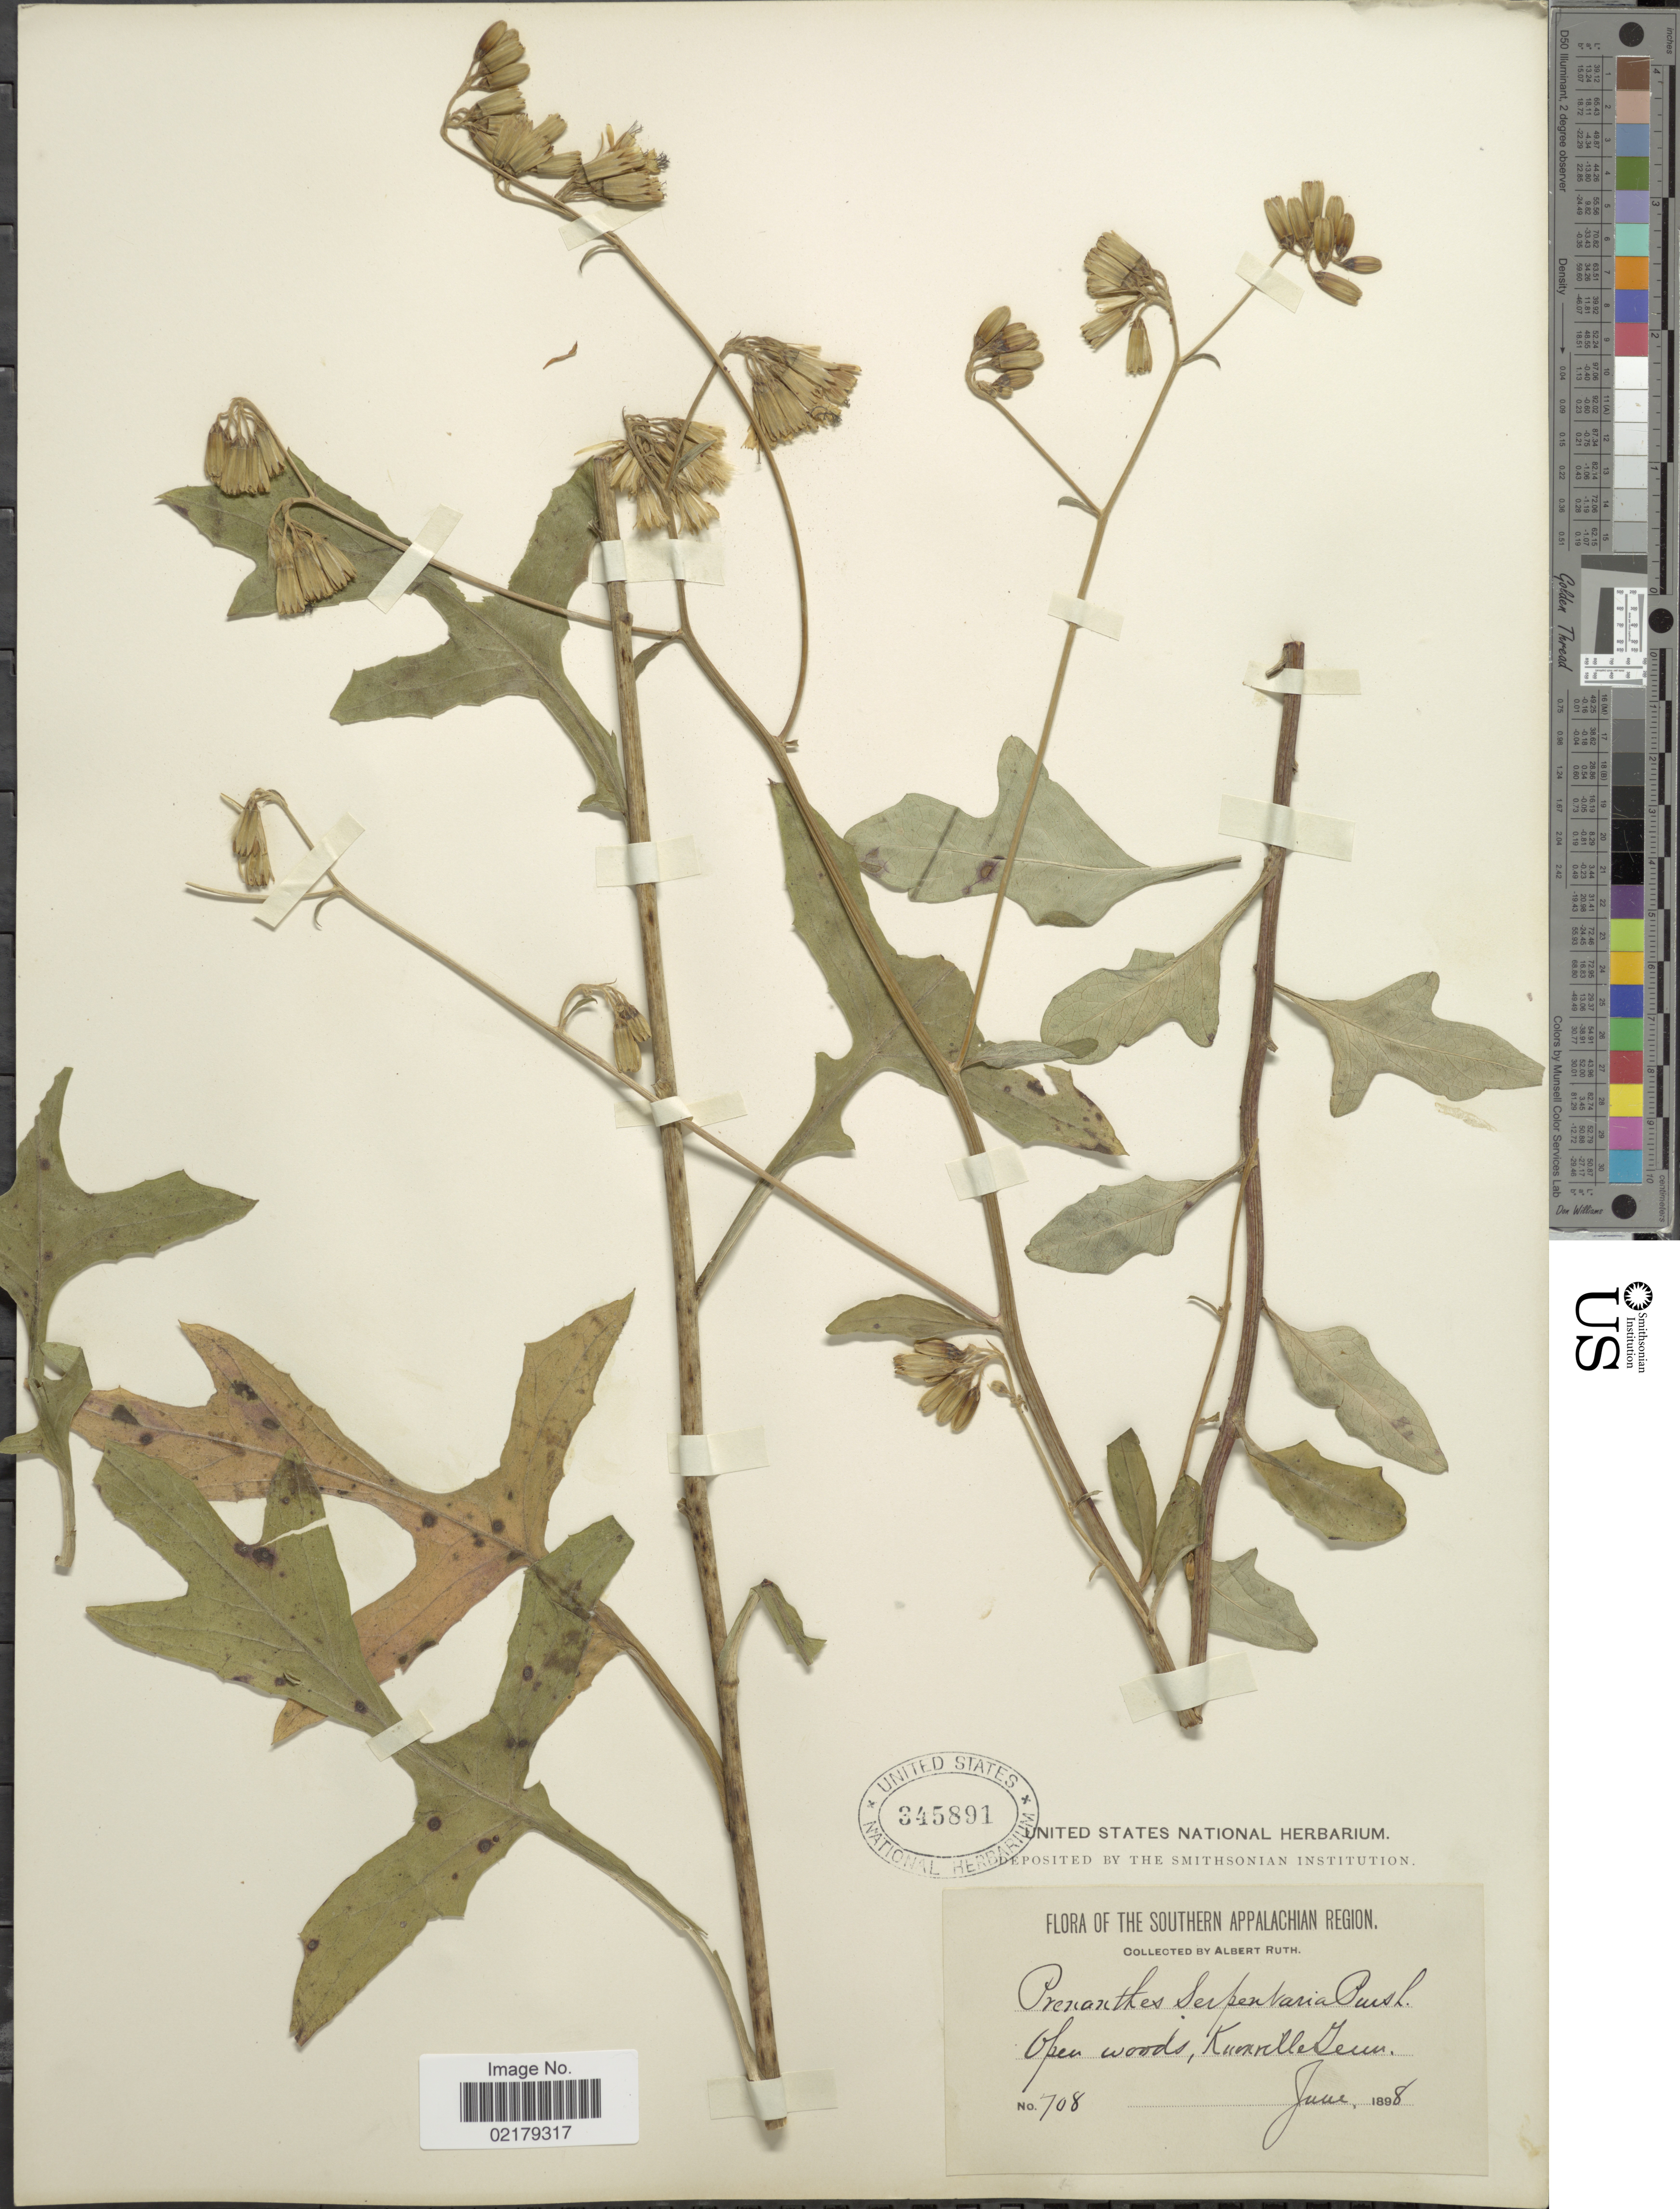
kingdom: Plantae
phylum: Tracheophyta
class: Magnoliopsida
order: Asterales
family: Asteraceae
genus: Nabalus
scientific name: Nabalus serpentarius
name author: (Pursh) Hook.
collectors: A. Ruth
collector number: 708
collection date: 1898-06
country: United States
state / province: Tennessee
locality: Open woods, Kerrville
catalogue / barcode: US 345891